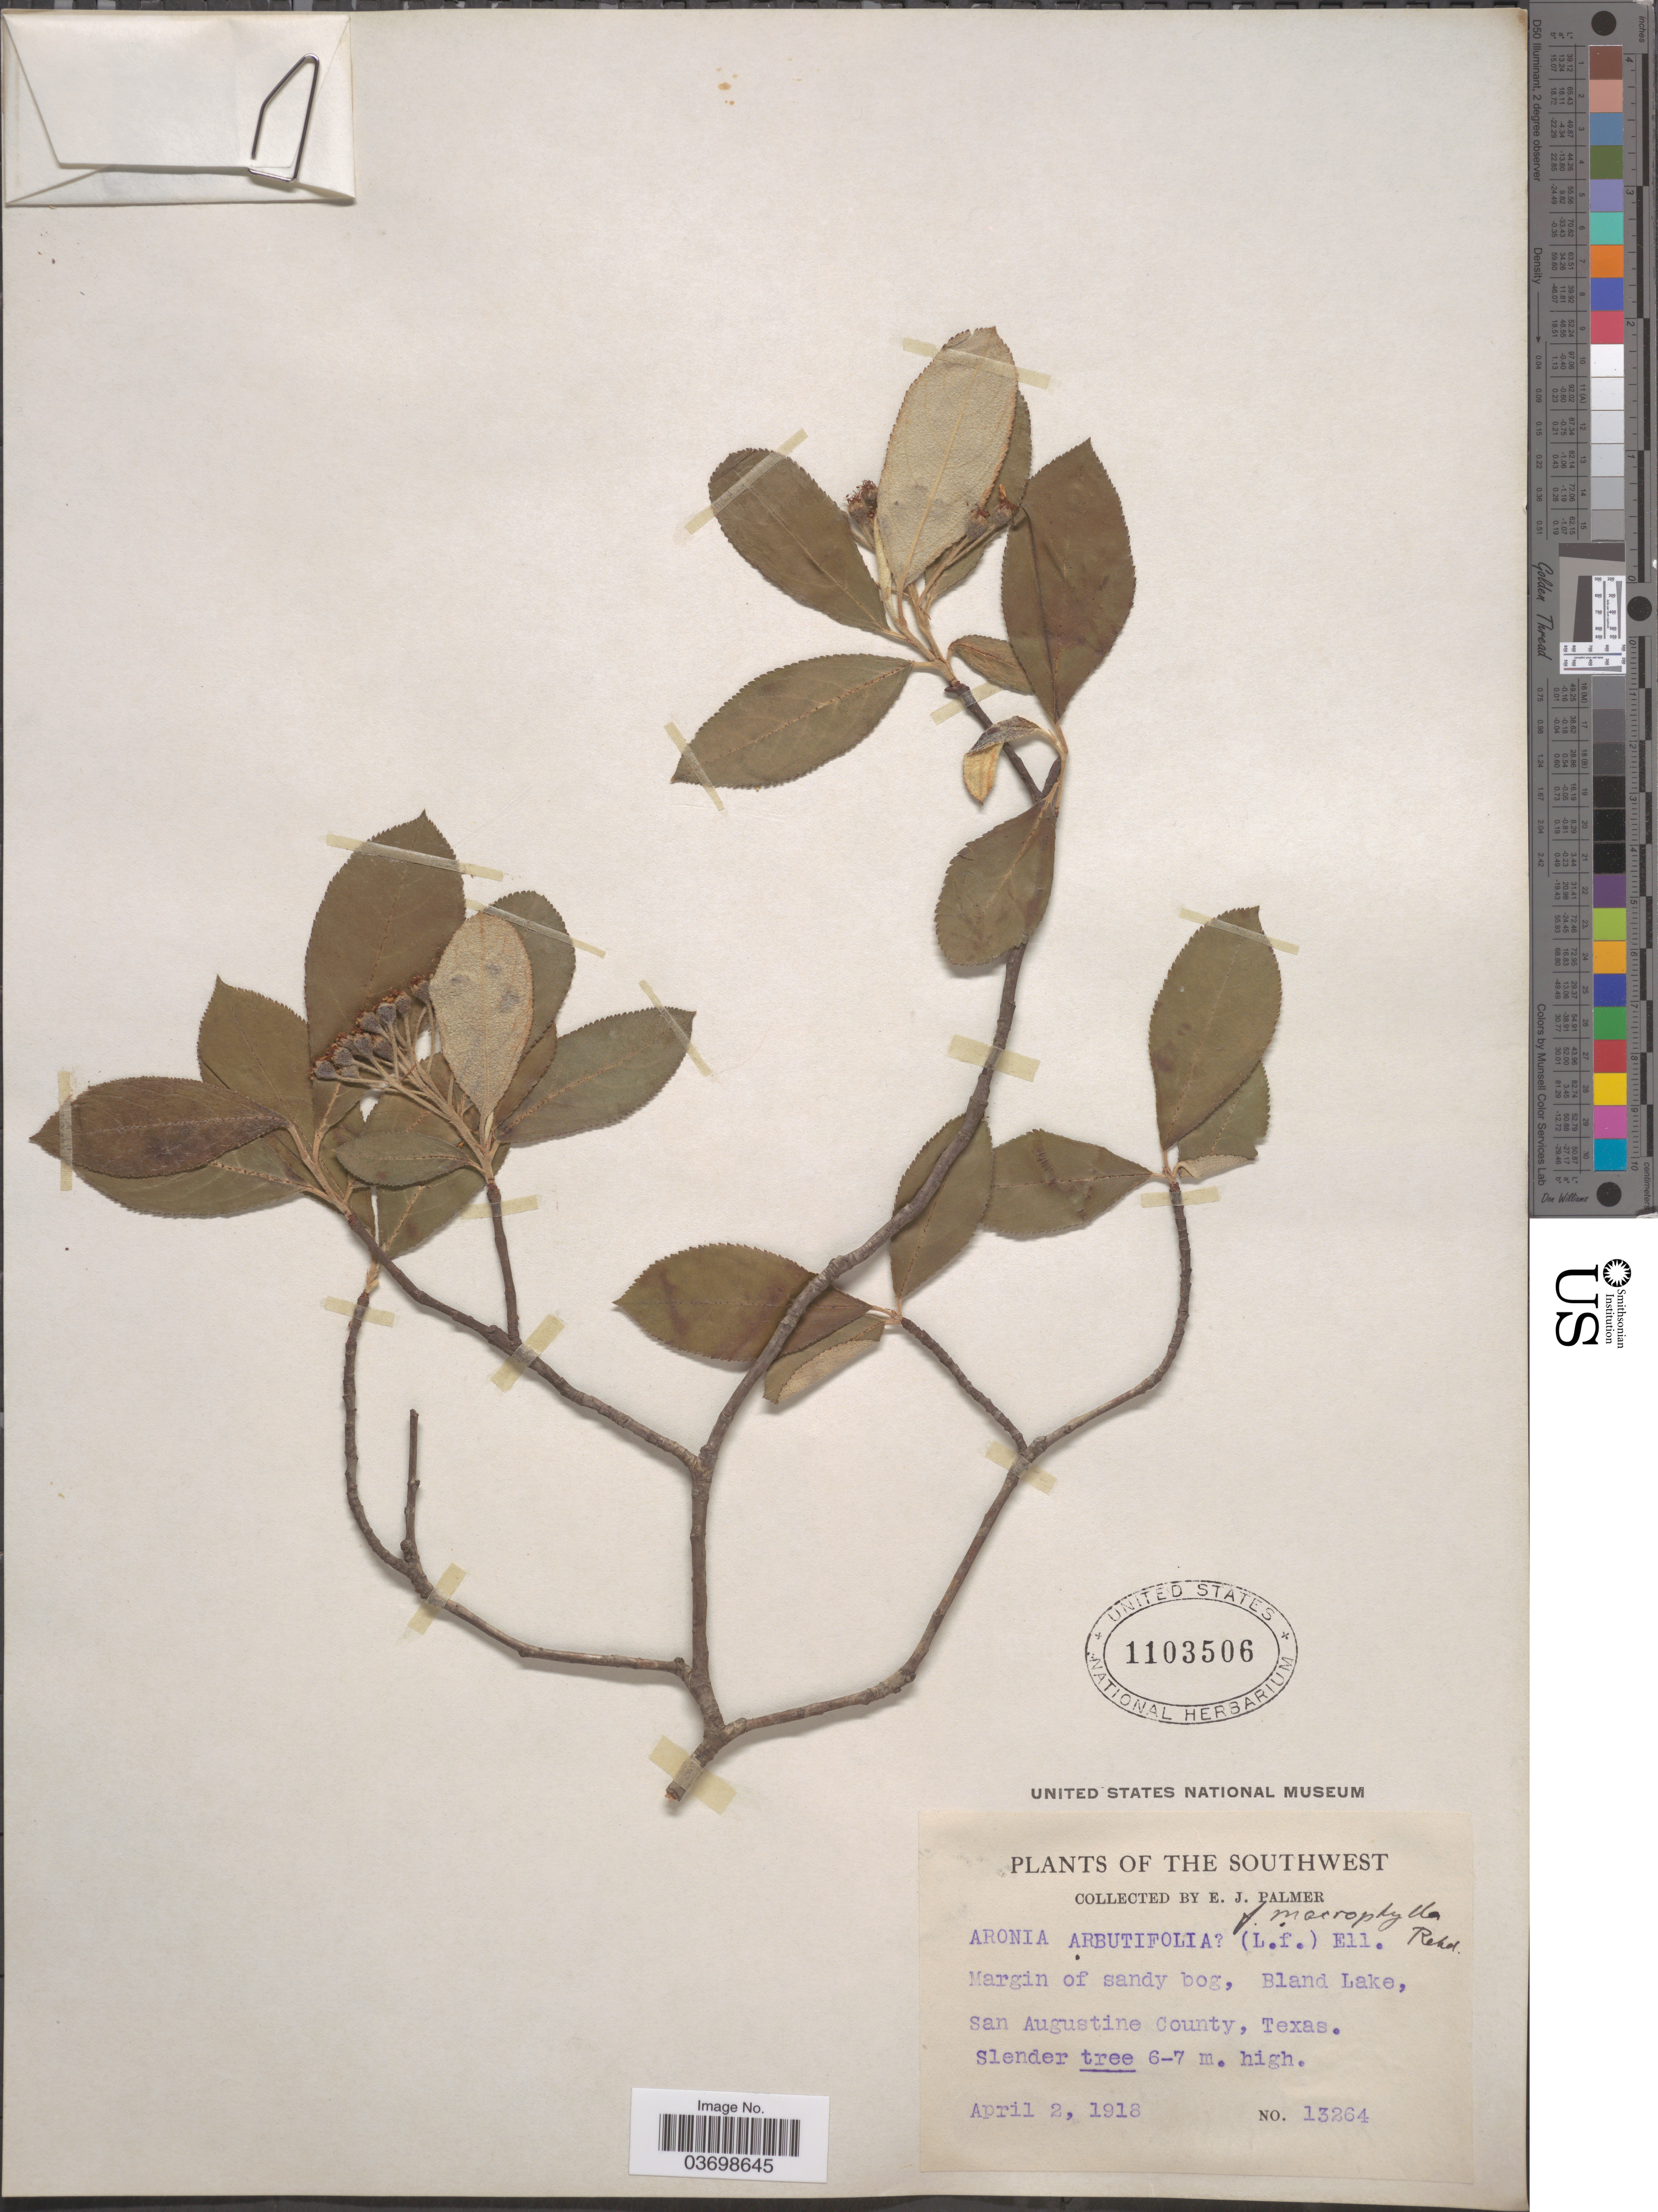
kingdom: Plantae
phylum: Tracheophyta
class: Magnoliopsida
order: Rosales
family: Rosaceae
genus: Aronia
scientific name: Aronia arbutifolia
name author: (L.) Pers.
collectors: E. J. Palmer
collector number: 13264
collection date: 1918-04-02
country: United States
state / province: Texas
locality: The Southwest. Bland Lake, San Augustine County.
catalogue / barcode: US 1103506